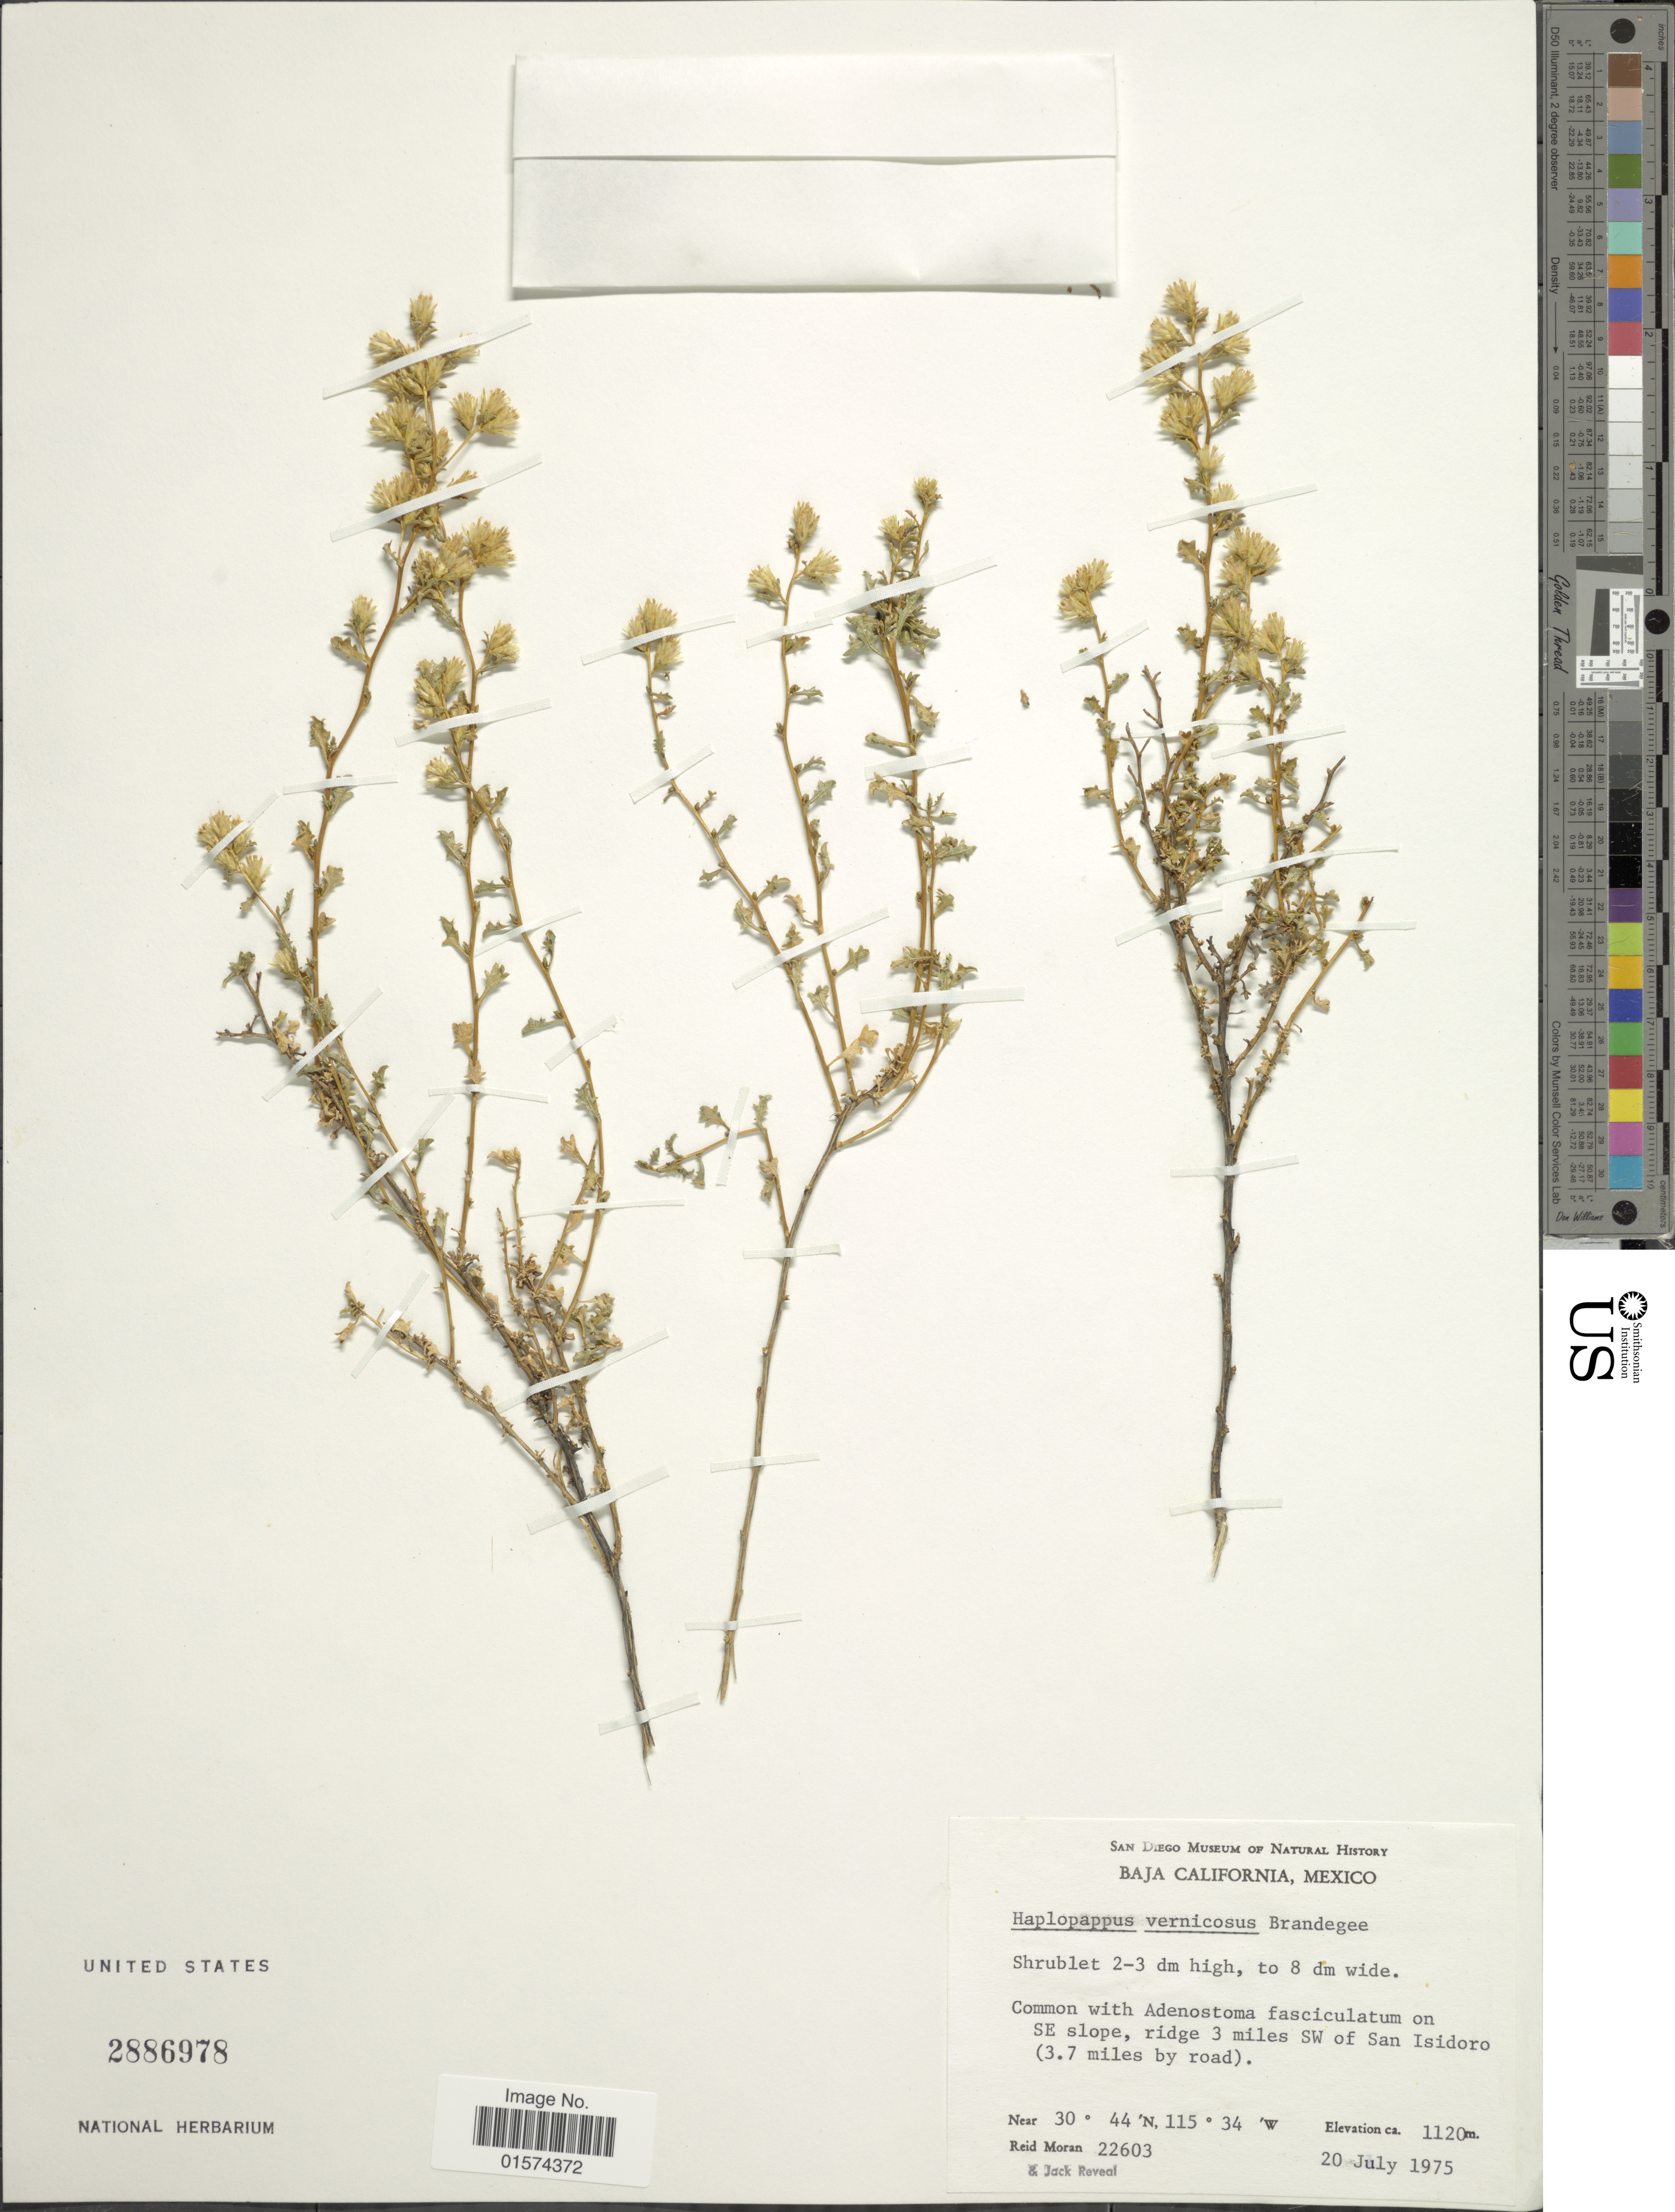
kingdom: Plantae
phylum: Tracheophyta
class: Magnoliopsida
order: Asterales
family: Asteraceae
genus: Hazardia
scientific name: Hazardia vernicosa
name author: (Brandegee) W.D. Clark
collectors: R. V. Moran & J. L. Reveal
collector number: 22603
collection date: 1975-07-20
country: Mexico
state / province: Baja California Sur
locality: Common with Adenostoma fasciculatum on SE slope, ridge 3 miles SW of San Isidoro (3.7 miles by road)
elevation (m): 1120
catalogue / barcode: US 2886978